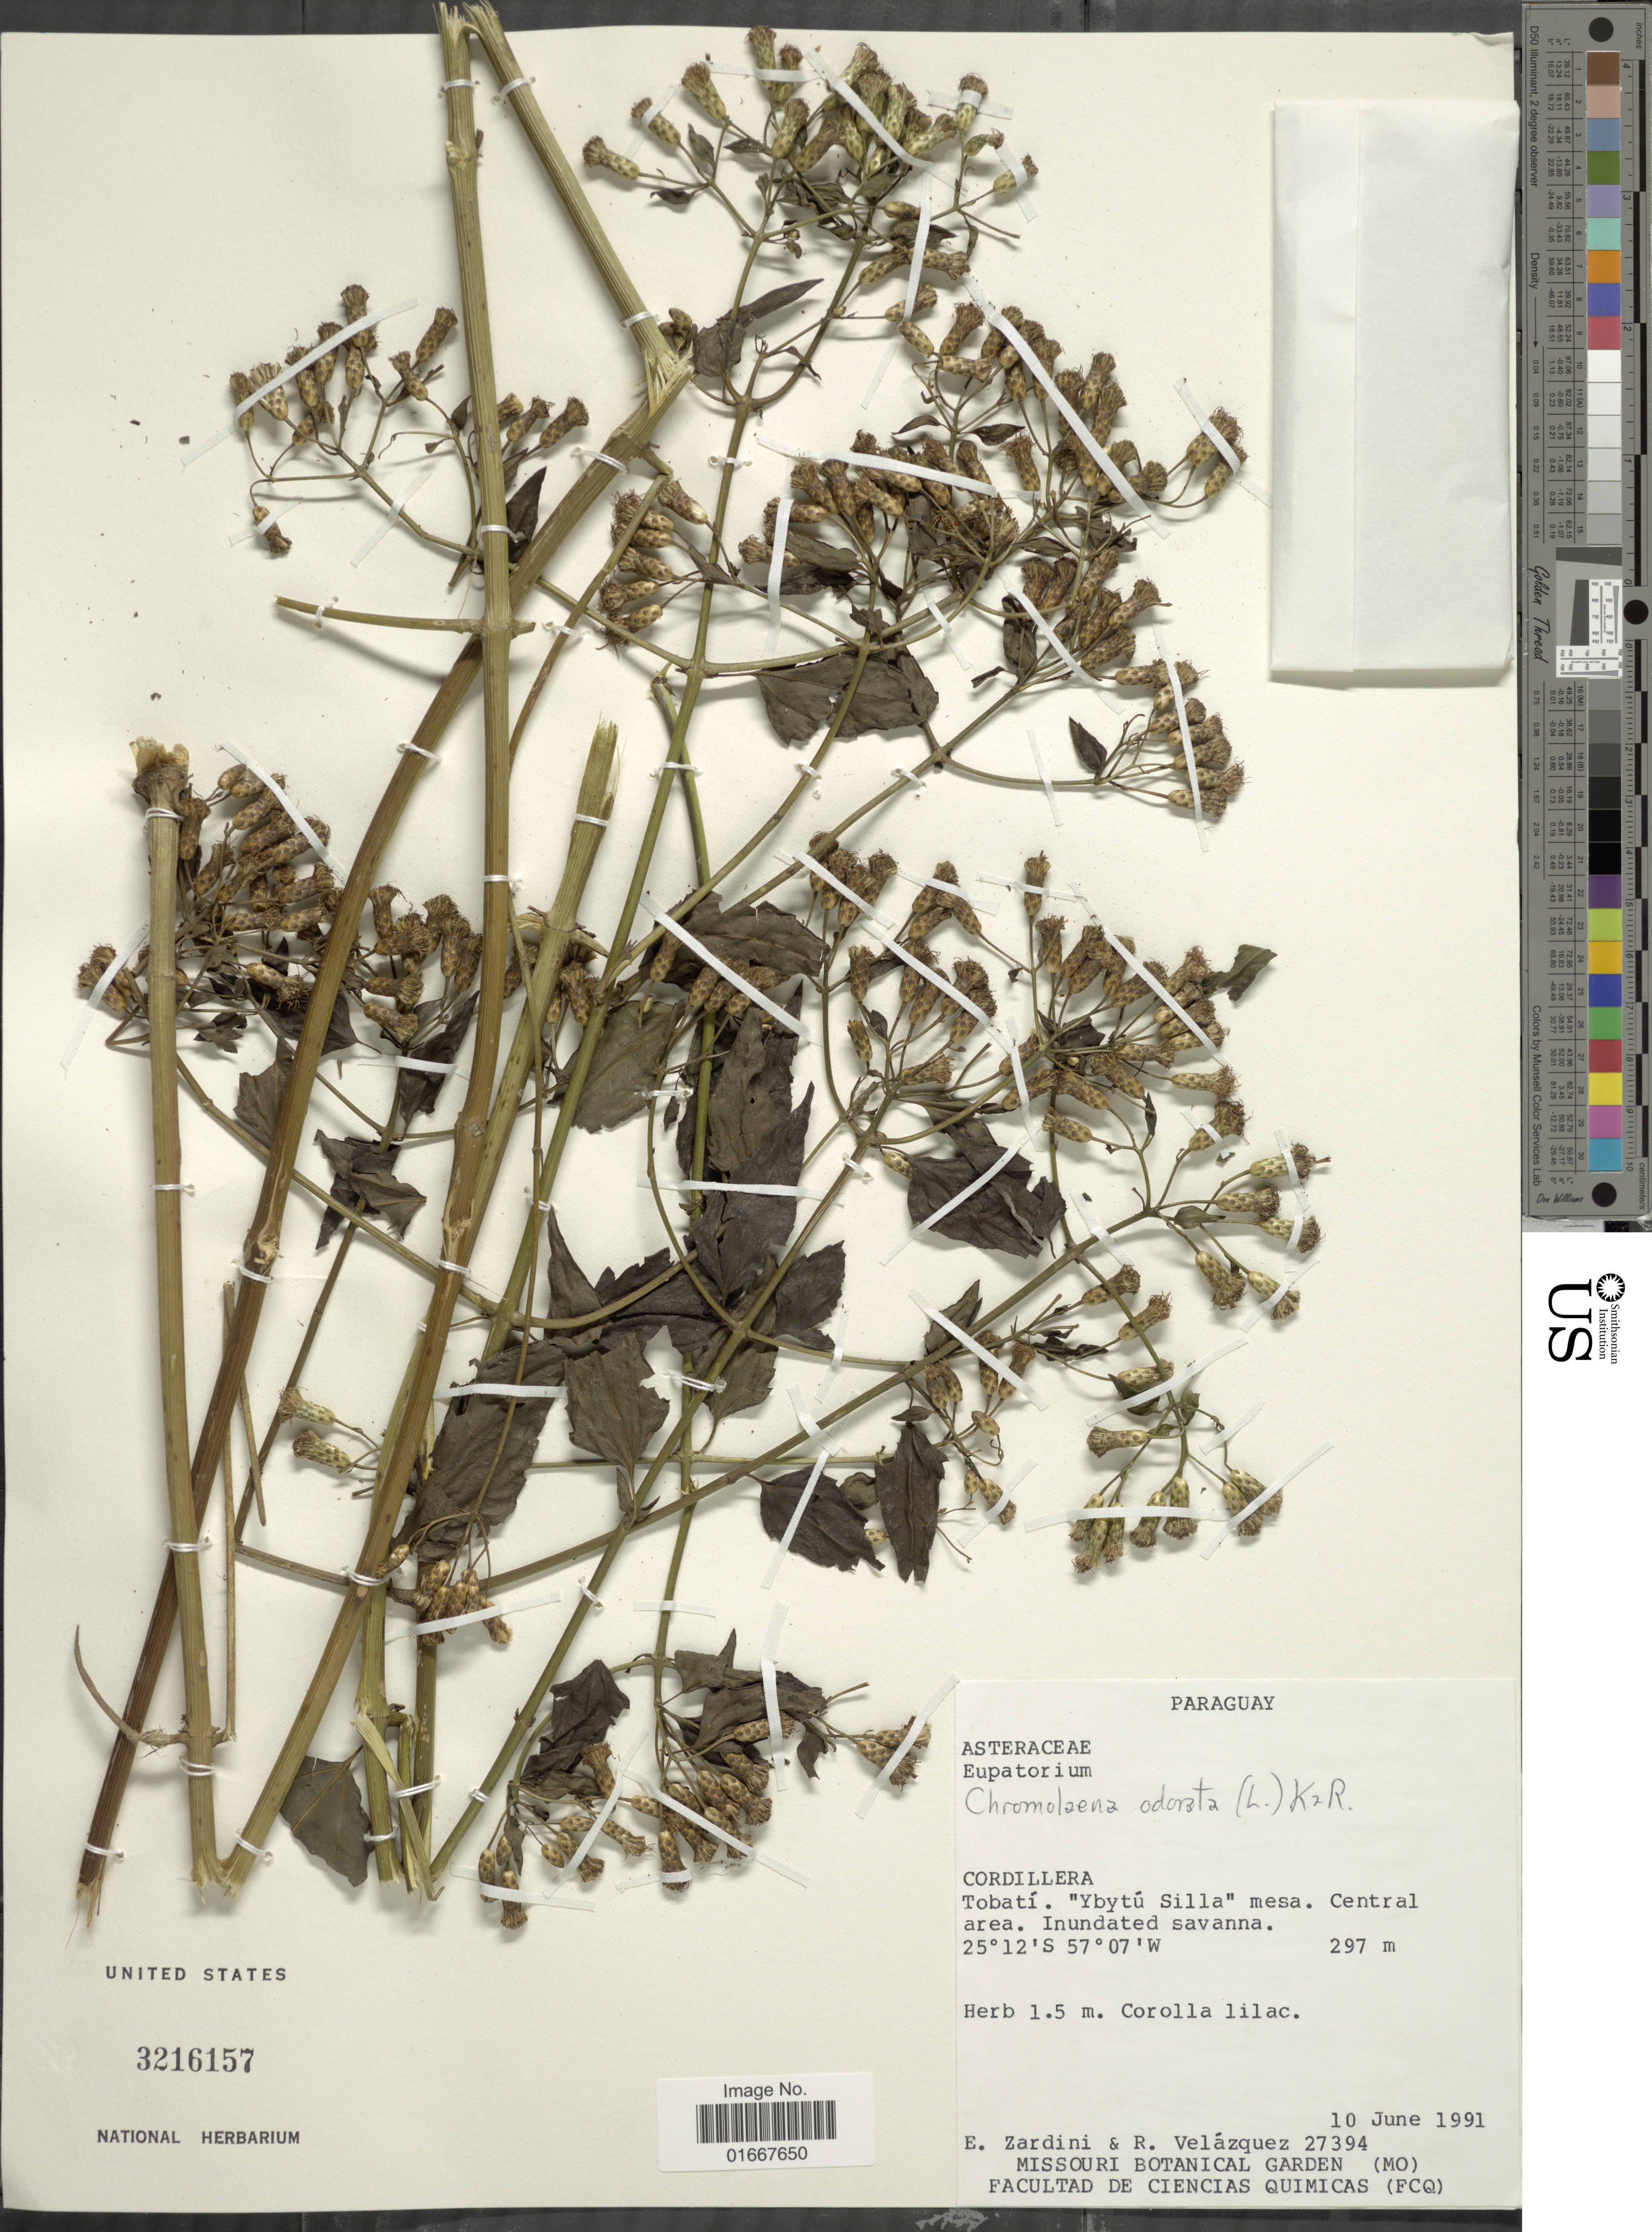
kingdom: Plantae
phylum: Tracheophyta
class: Magnoliopsida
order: Asterales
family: Asteraceae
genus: Chromolaena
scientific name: Chromolaena odorata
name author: (L.) R.M. King & H. Rob.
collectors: E. M. Zardini & R. Velázquez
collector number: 27394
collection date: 1991-06-10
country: Paraguay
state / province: Cordillera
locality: Tobatí. "Ybytú Silla" mesa. Central area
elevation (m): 297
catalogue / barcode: US 3216157